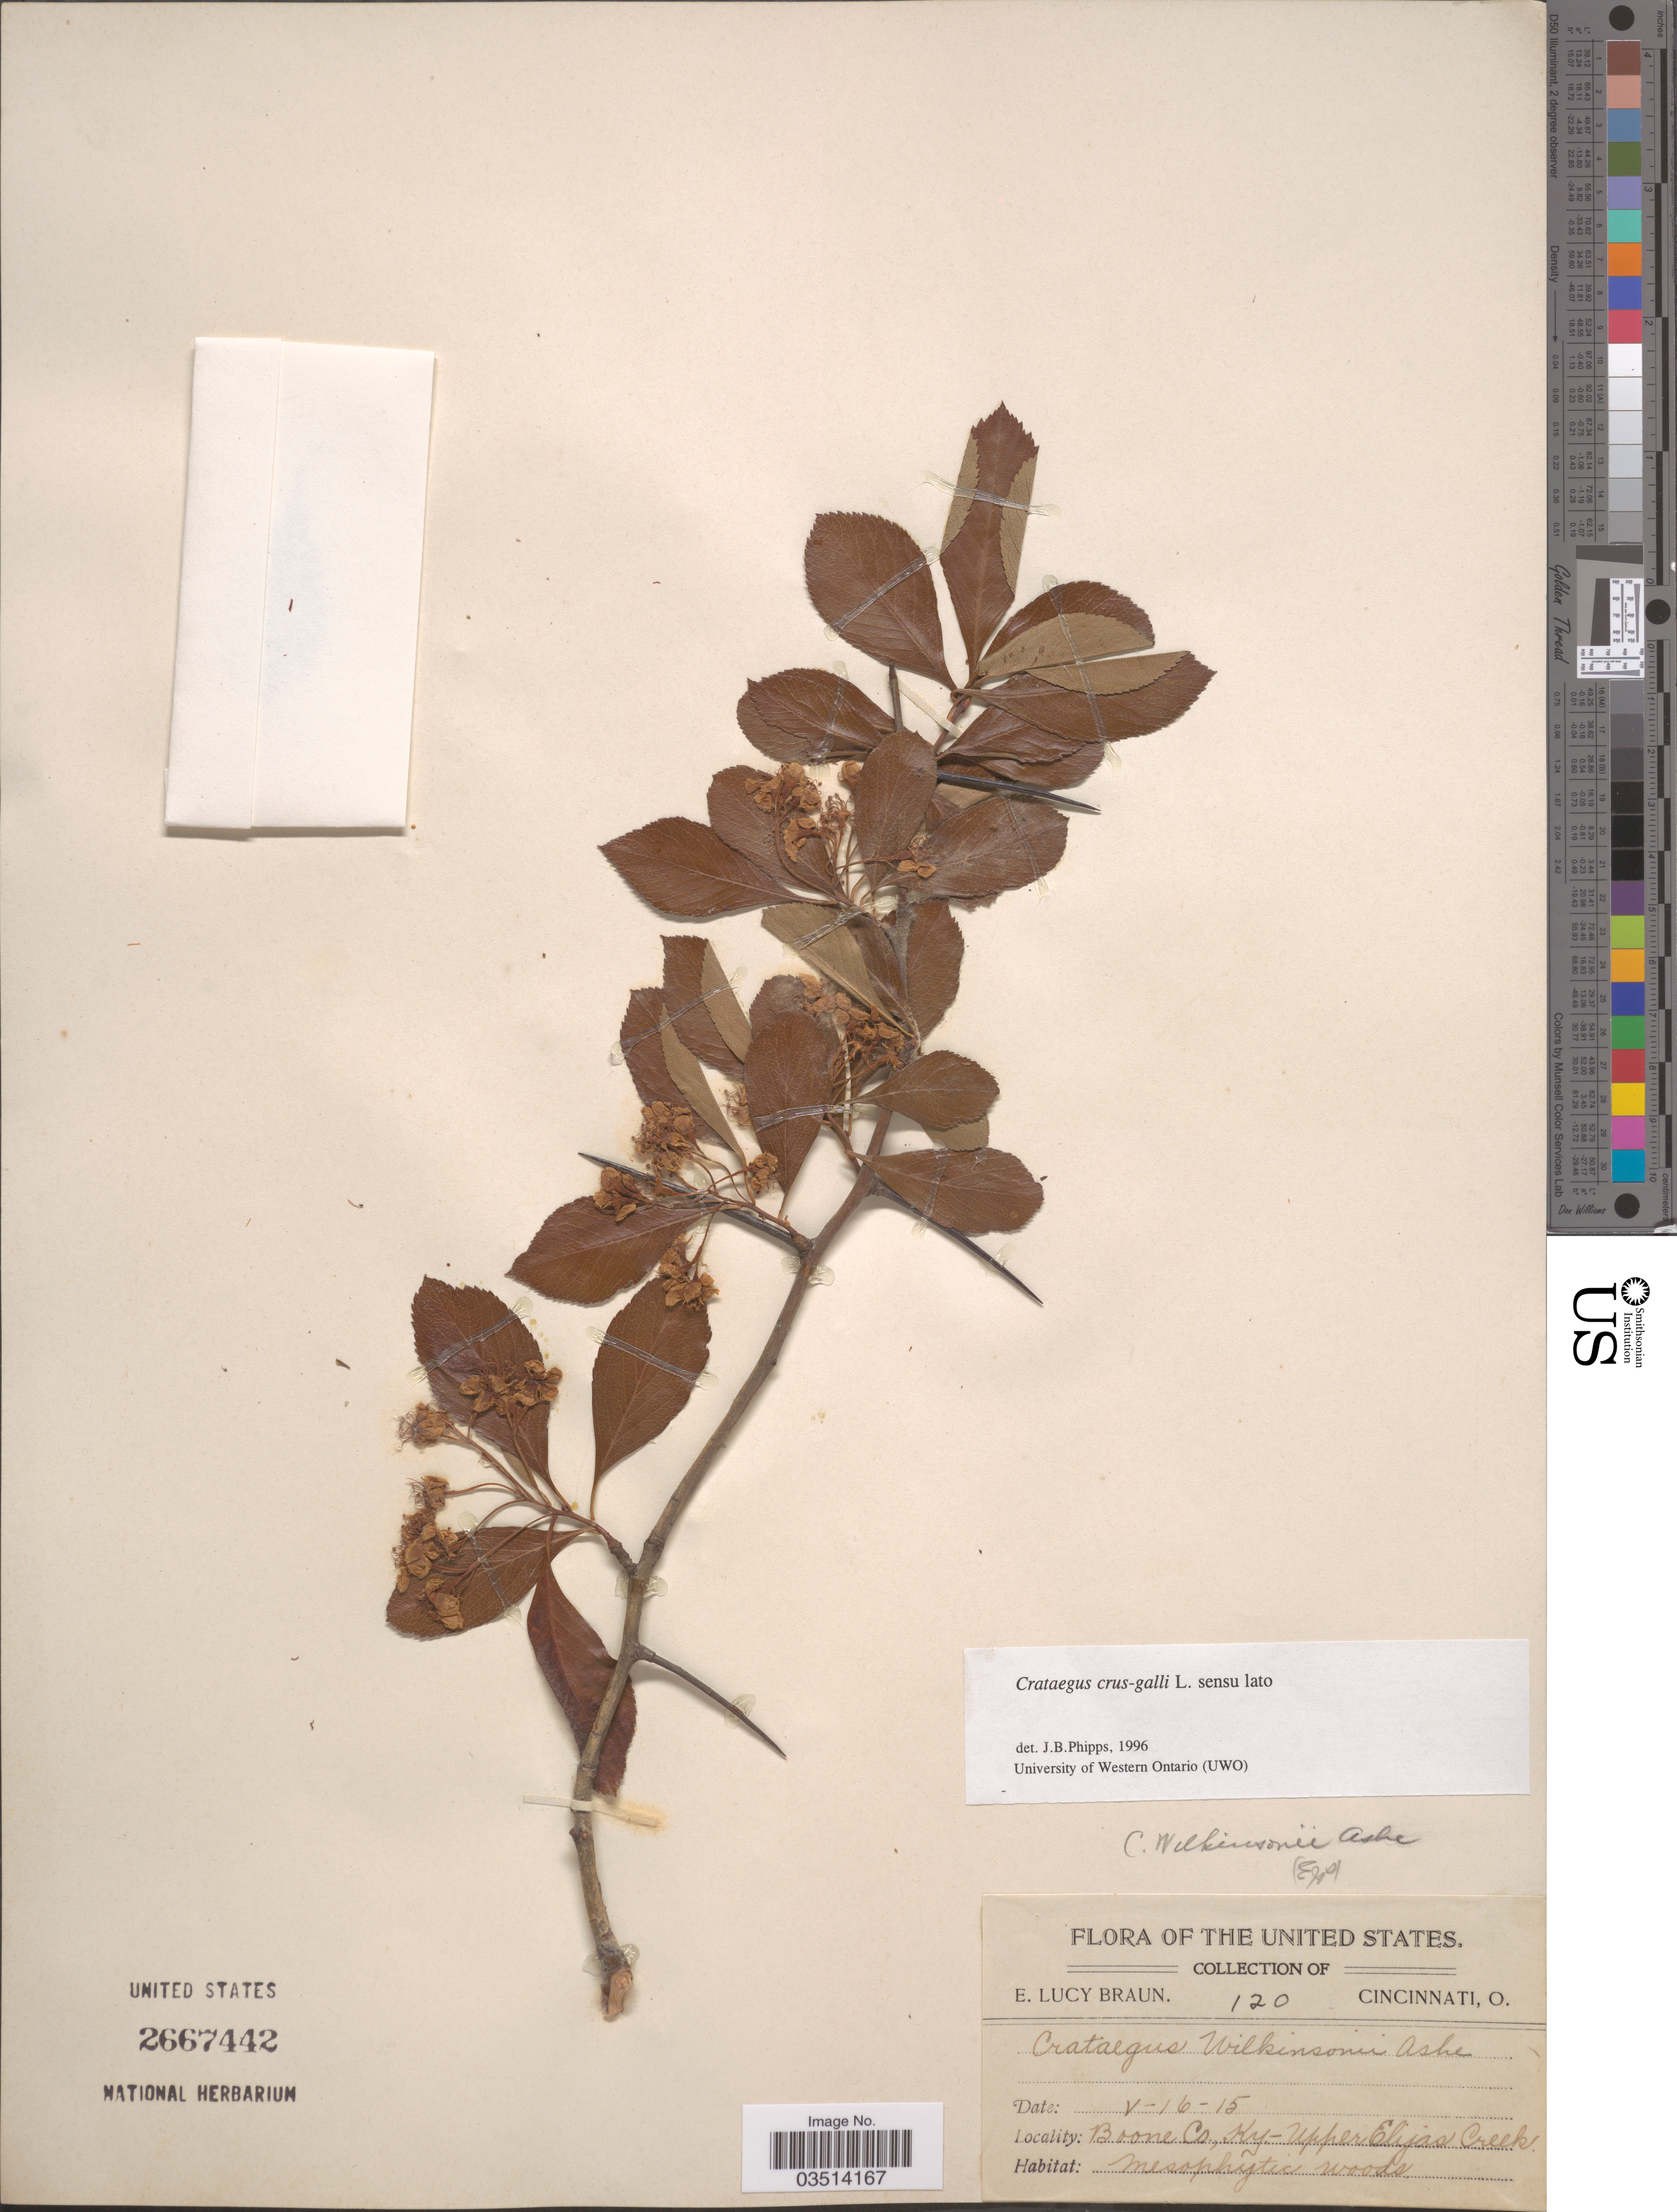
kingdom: Plantae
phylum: Tracheophyta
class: Magnoliopsida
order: Rosales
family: Rosaceae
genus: Crataegus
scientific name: Crataegus crus-galli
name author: L.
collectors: E. L. Braun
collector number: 120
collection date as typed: Transcribed d/m/y: 16/5/15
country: United States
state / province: Kentucky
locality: Boone Co, Ky-Upper Elijas Creek.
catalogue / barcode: US 2667442